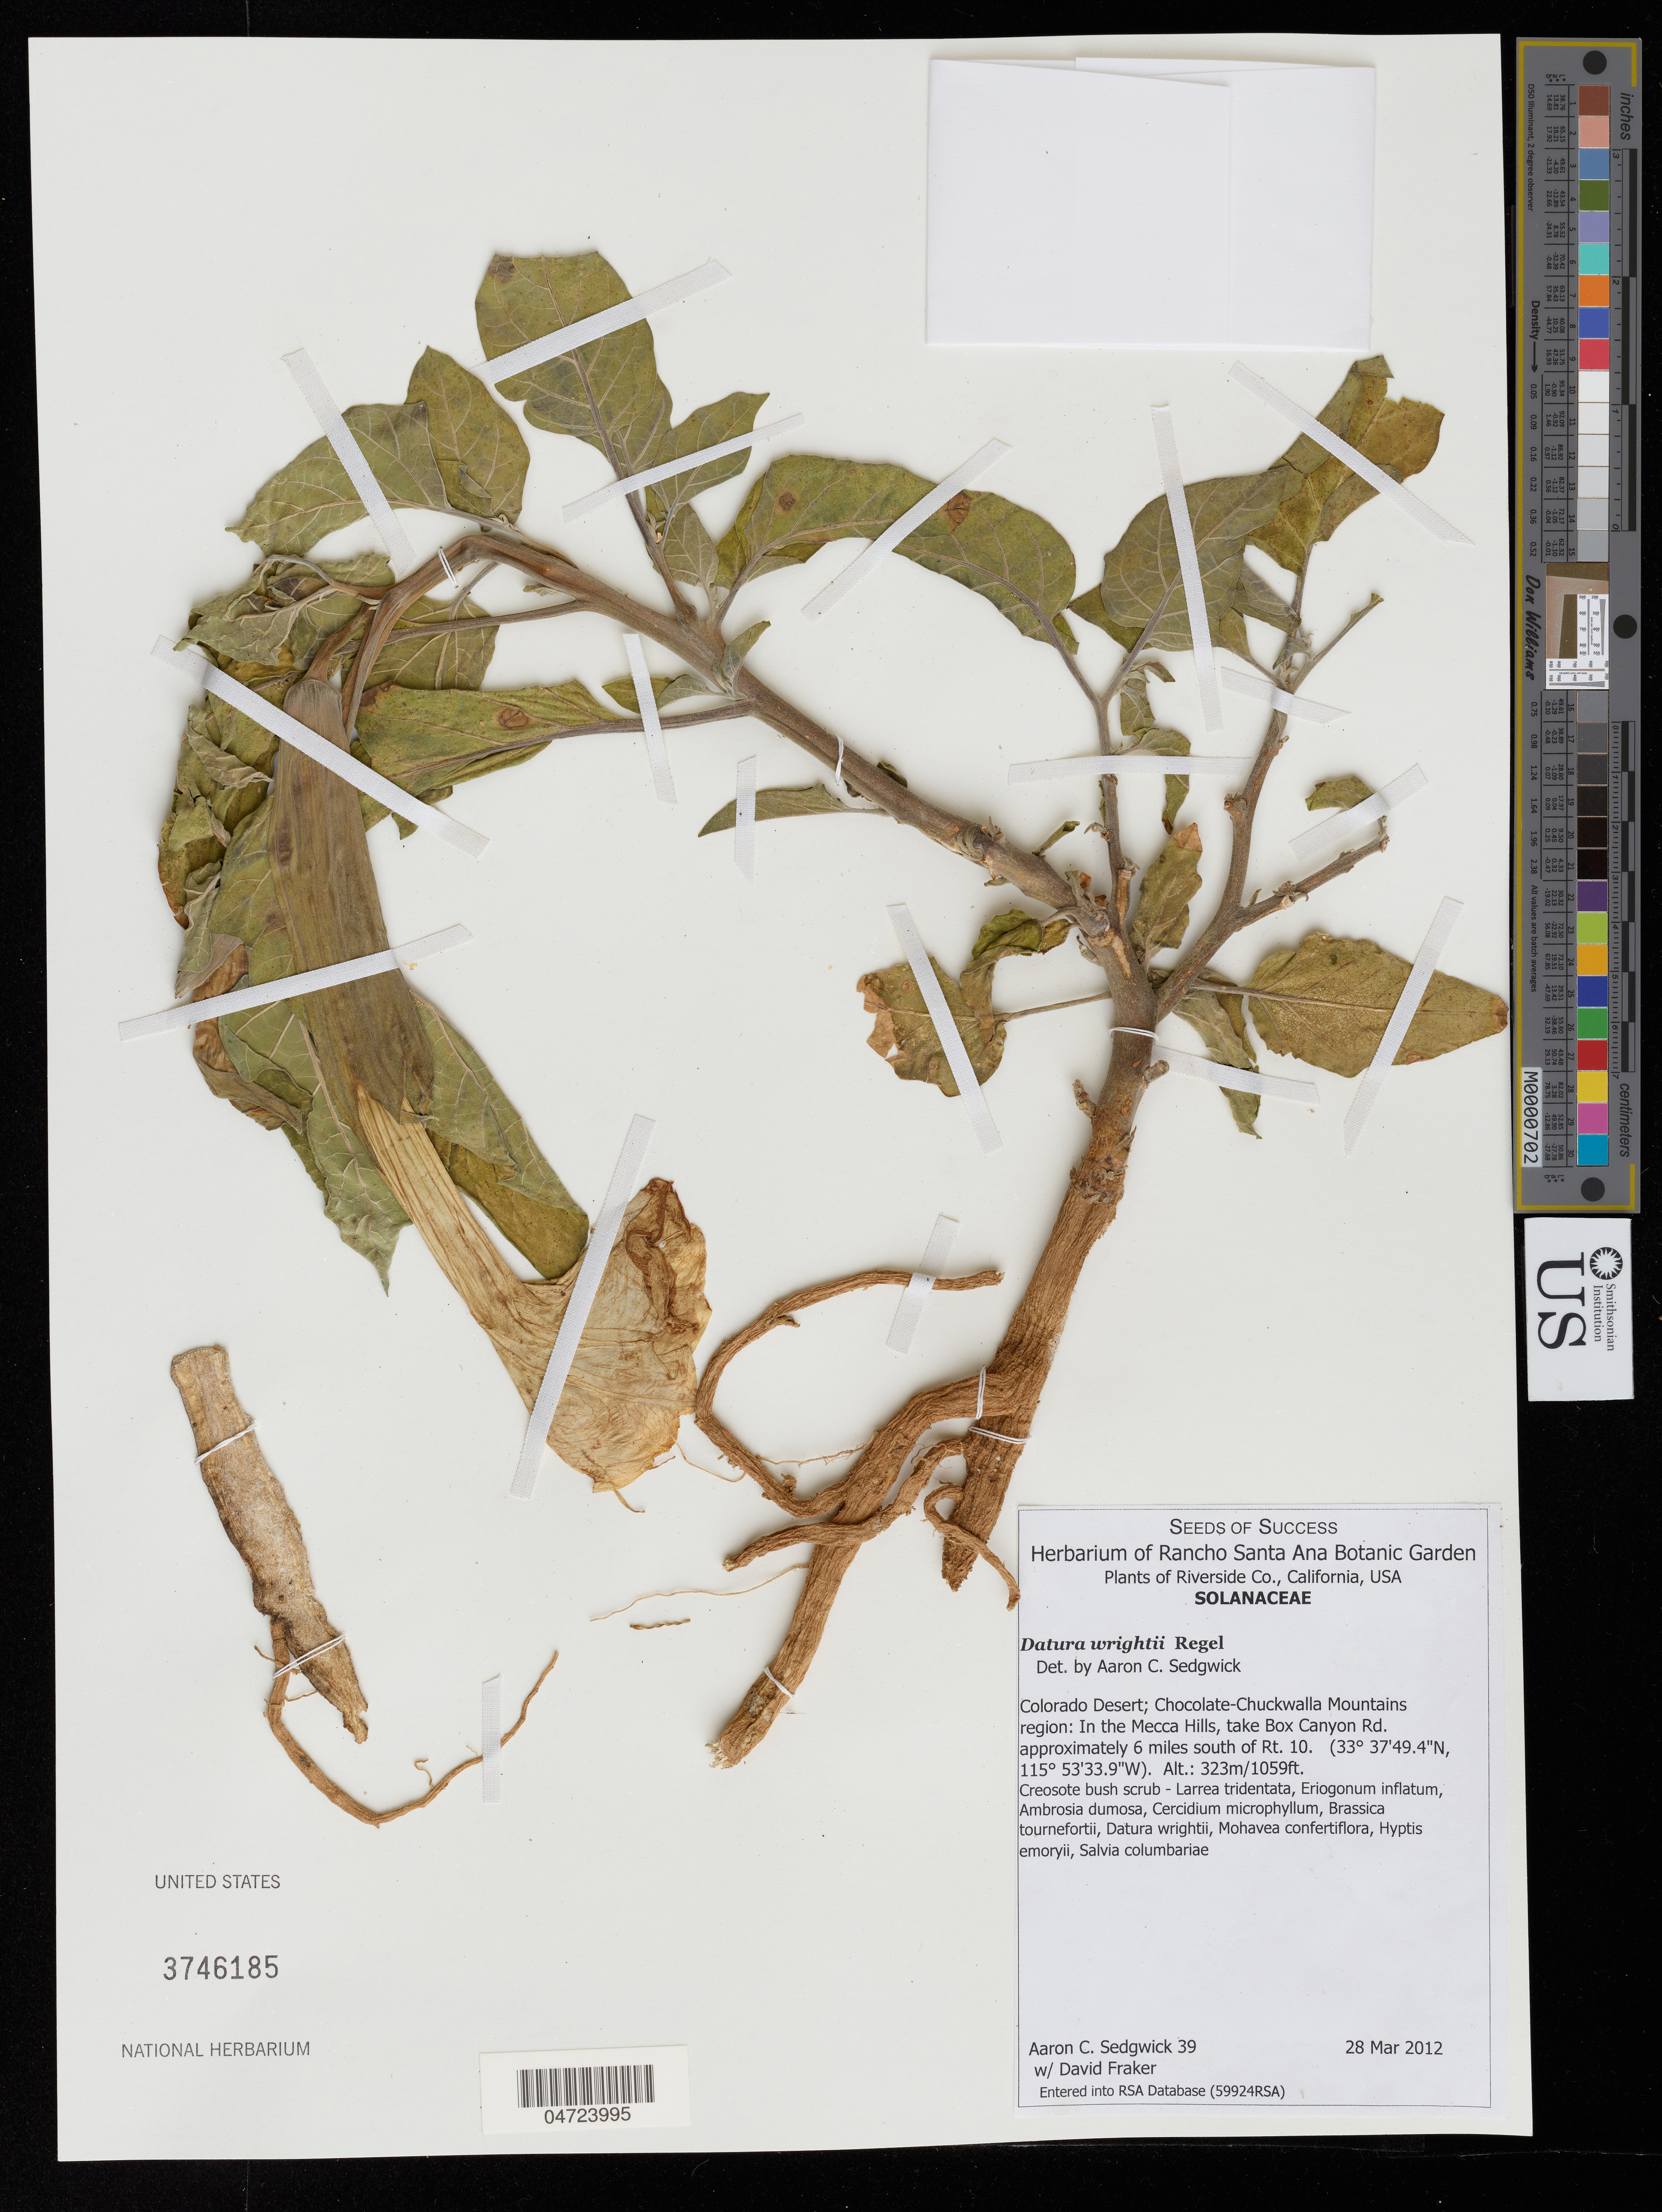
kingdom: Plantae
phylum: Tracheophyta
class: Magnoliopsida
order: Solanales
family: Solanaceae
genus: Datura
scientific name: Datura wrightii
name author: Regel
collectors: A. Sedgwick & D. Fraker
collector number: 39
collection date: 2012-03-28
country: United States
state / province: California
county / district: Riverside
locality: Riverside Co. Colorado Desert; Chocolate-Chuckwalla Mountains region: In the Mecca Hills, take Box Canyon Rd. approximately 6 miles south of Rt. 10.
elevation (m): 323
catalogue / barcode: US 3746185